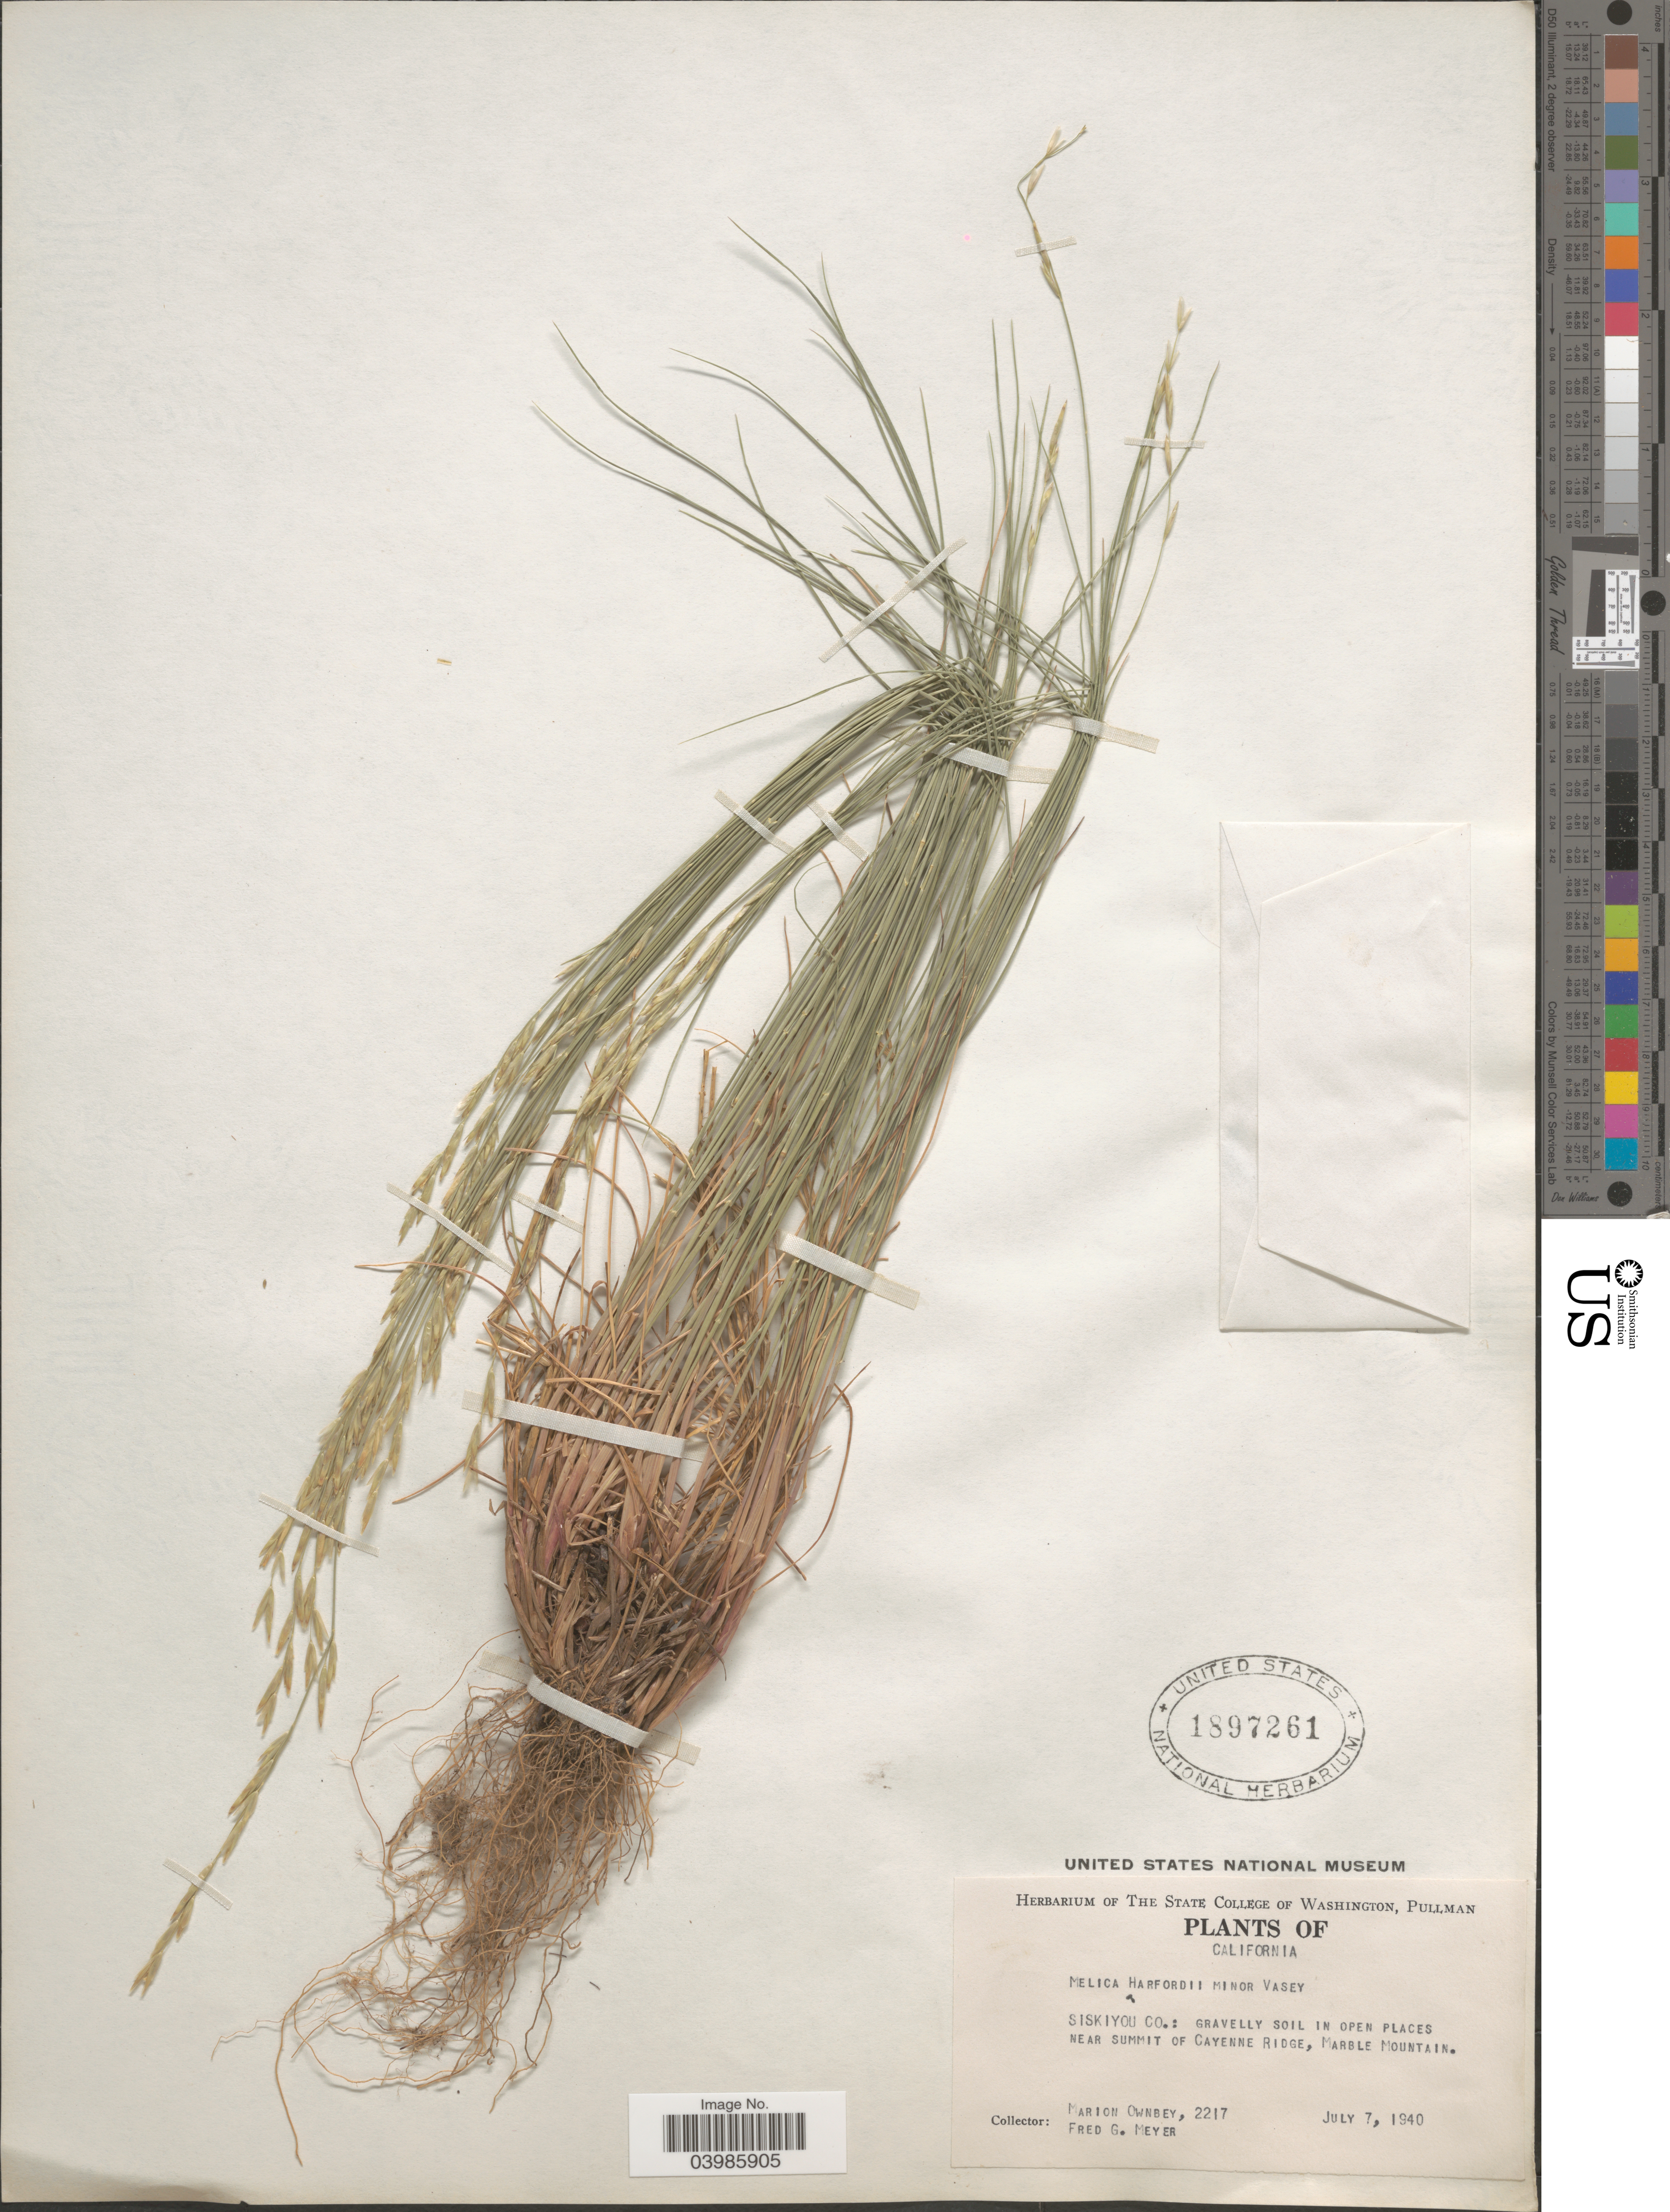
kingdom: Plantae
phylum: Tracheophyta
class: Liliopsida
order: Poales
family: Poaceae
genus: Melica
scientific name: Melica harfordii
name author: Bol.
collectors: M. Ownbey & F. G. Meyer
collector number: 2217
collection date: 1940-07-07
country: United States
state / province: California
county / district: Siskiyou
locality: Siskiyou Co.: Gravelly soil in open places near summit of Cayenne Ridge, Marble Mountain.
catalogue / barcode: US 1897261